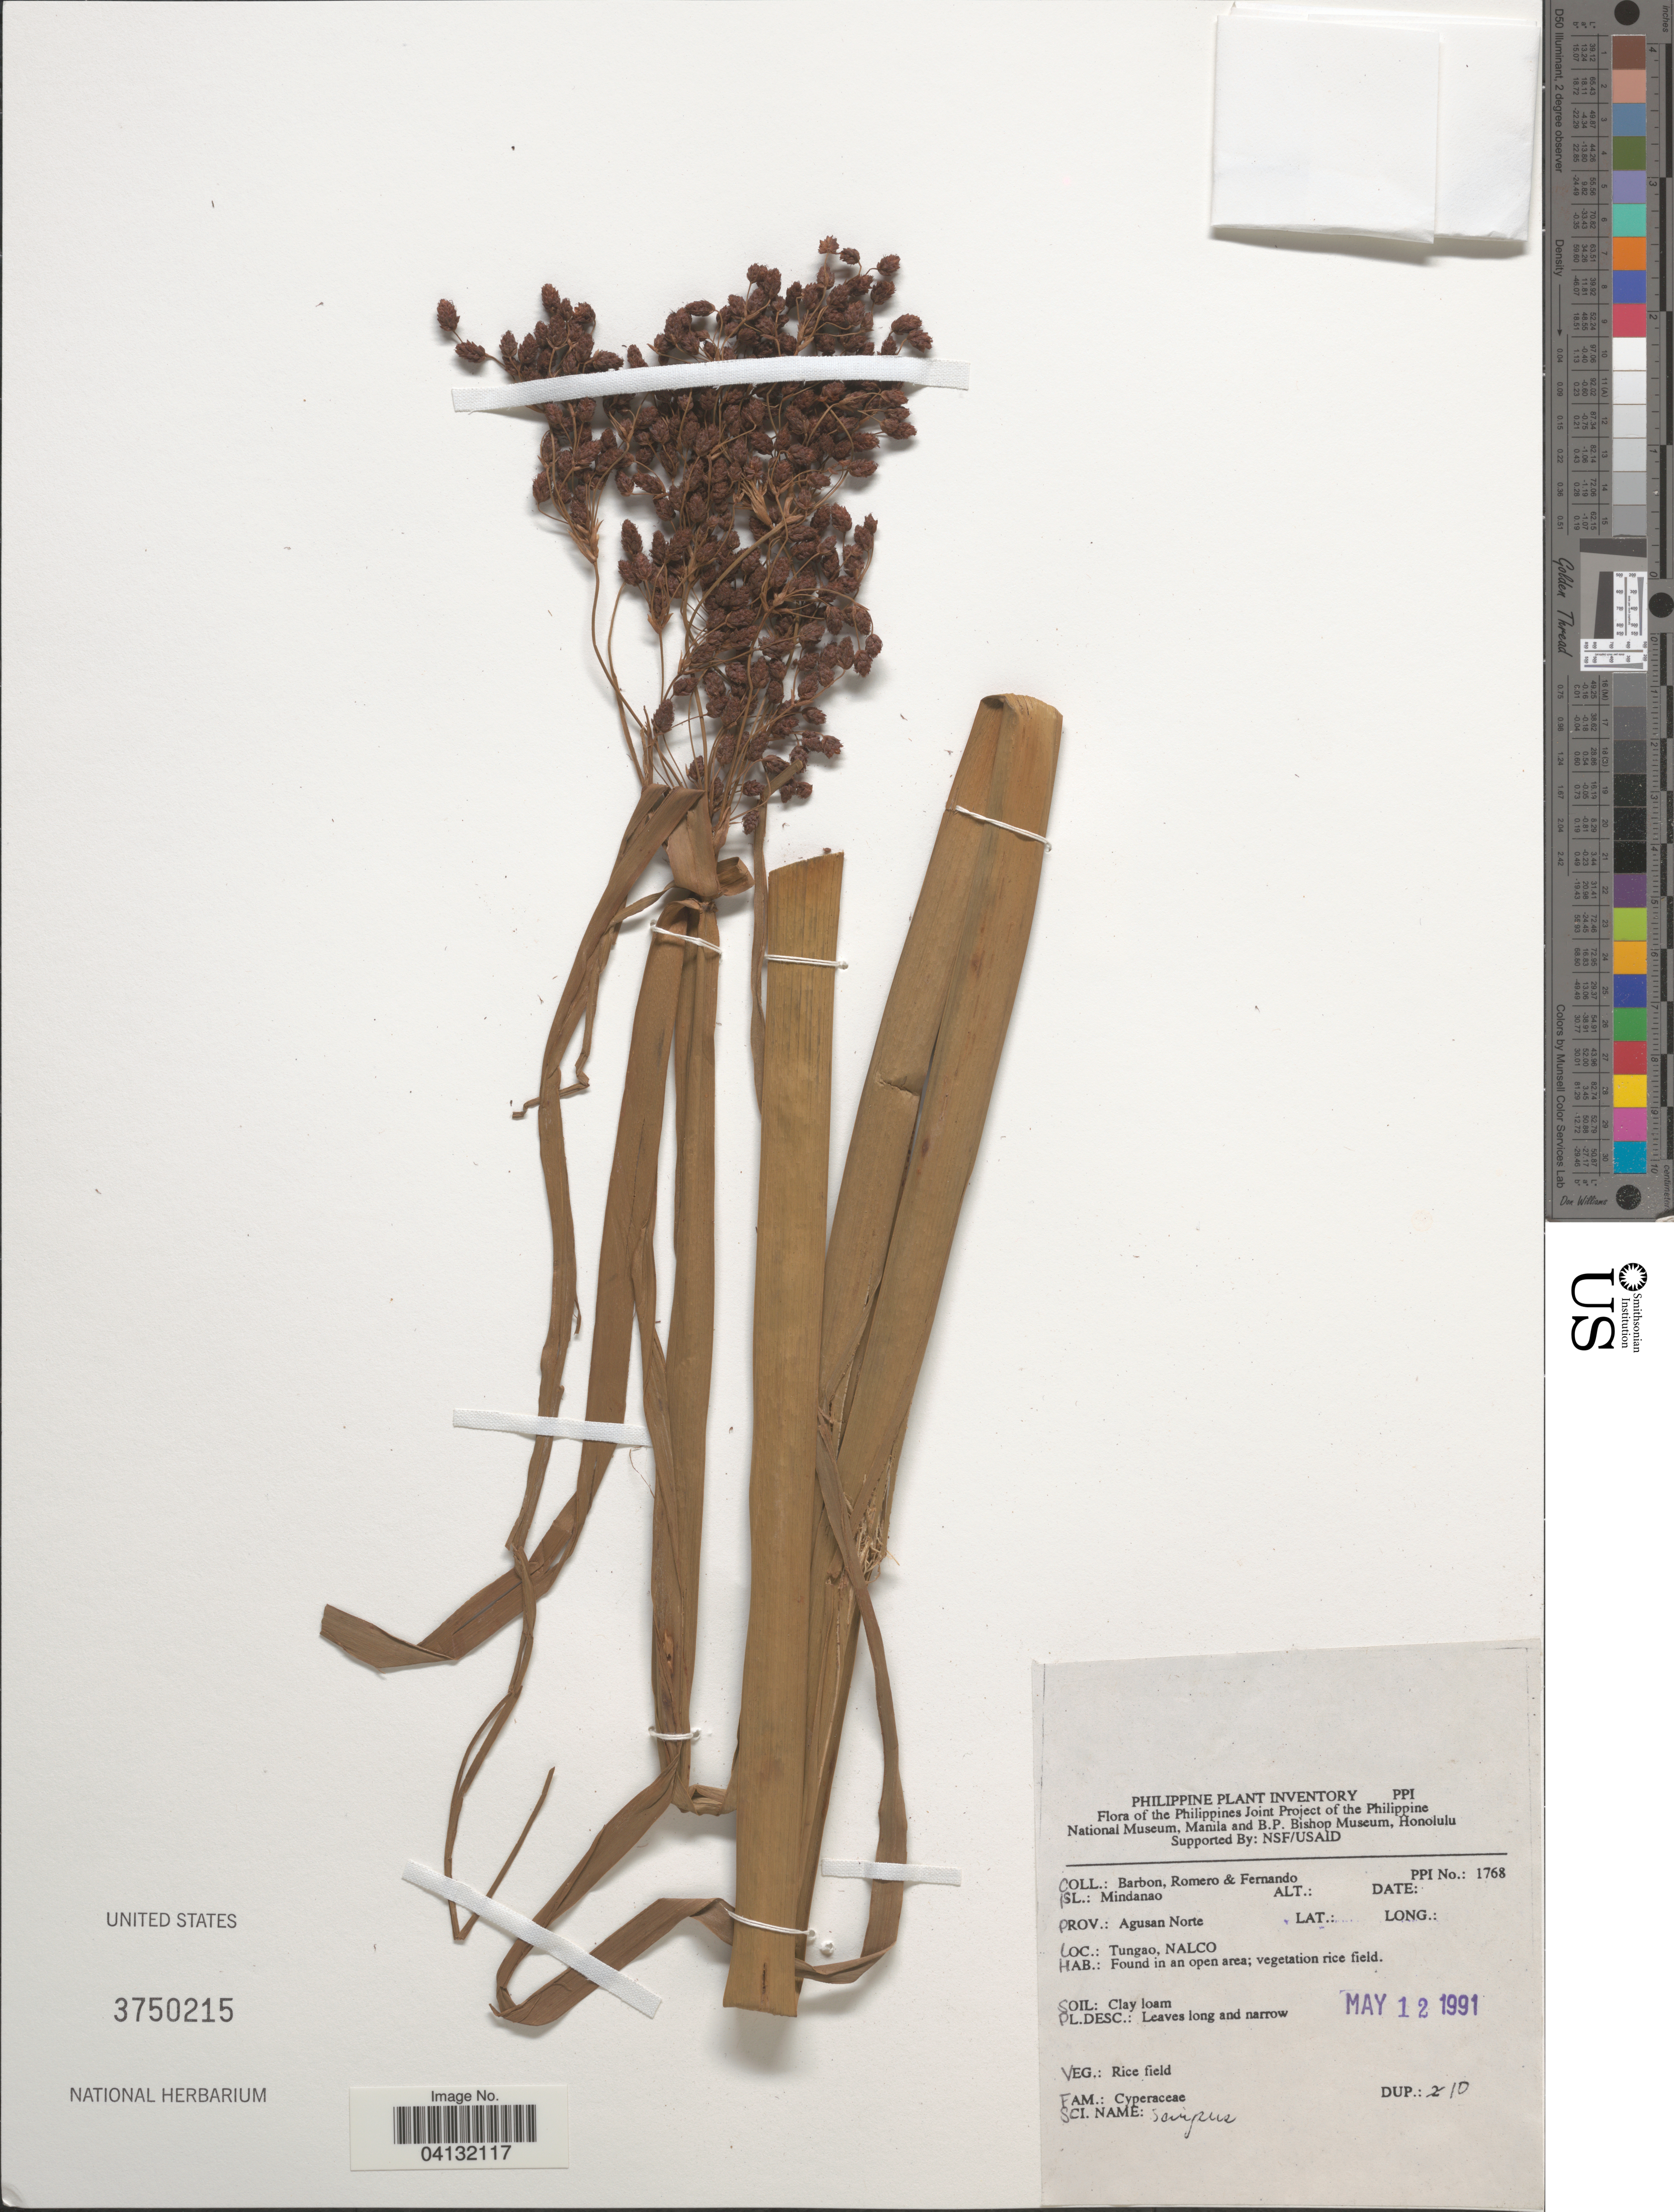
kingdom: Plantae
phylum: Tracheophyta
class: Liliopsida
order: Poales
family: Cyperaceae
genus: Actinoscirpus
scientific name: Actinoscirpus grossus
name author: (L. f.) Goetgh. & D.A. Simpson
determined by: Strong, Mark T., (BOT), Smithsonian Institution - National Museum of Natural History (UNITED STATES)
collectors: Barbon, -. Romero & -- Fernando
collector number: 1768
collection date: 1991-05-12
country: Philippines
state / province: Caraga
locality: Isl.: Mindanao. Prov.: Agusan Norte. Tungao, NALCO.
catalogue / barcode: US 3750215